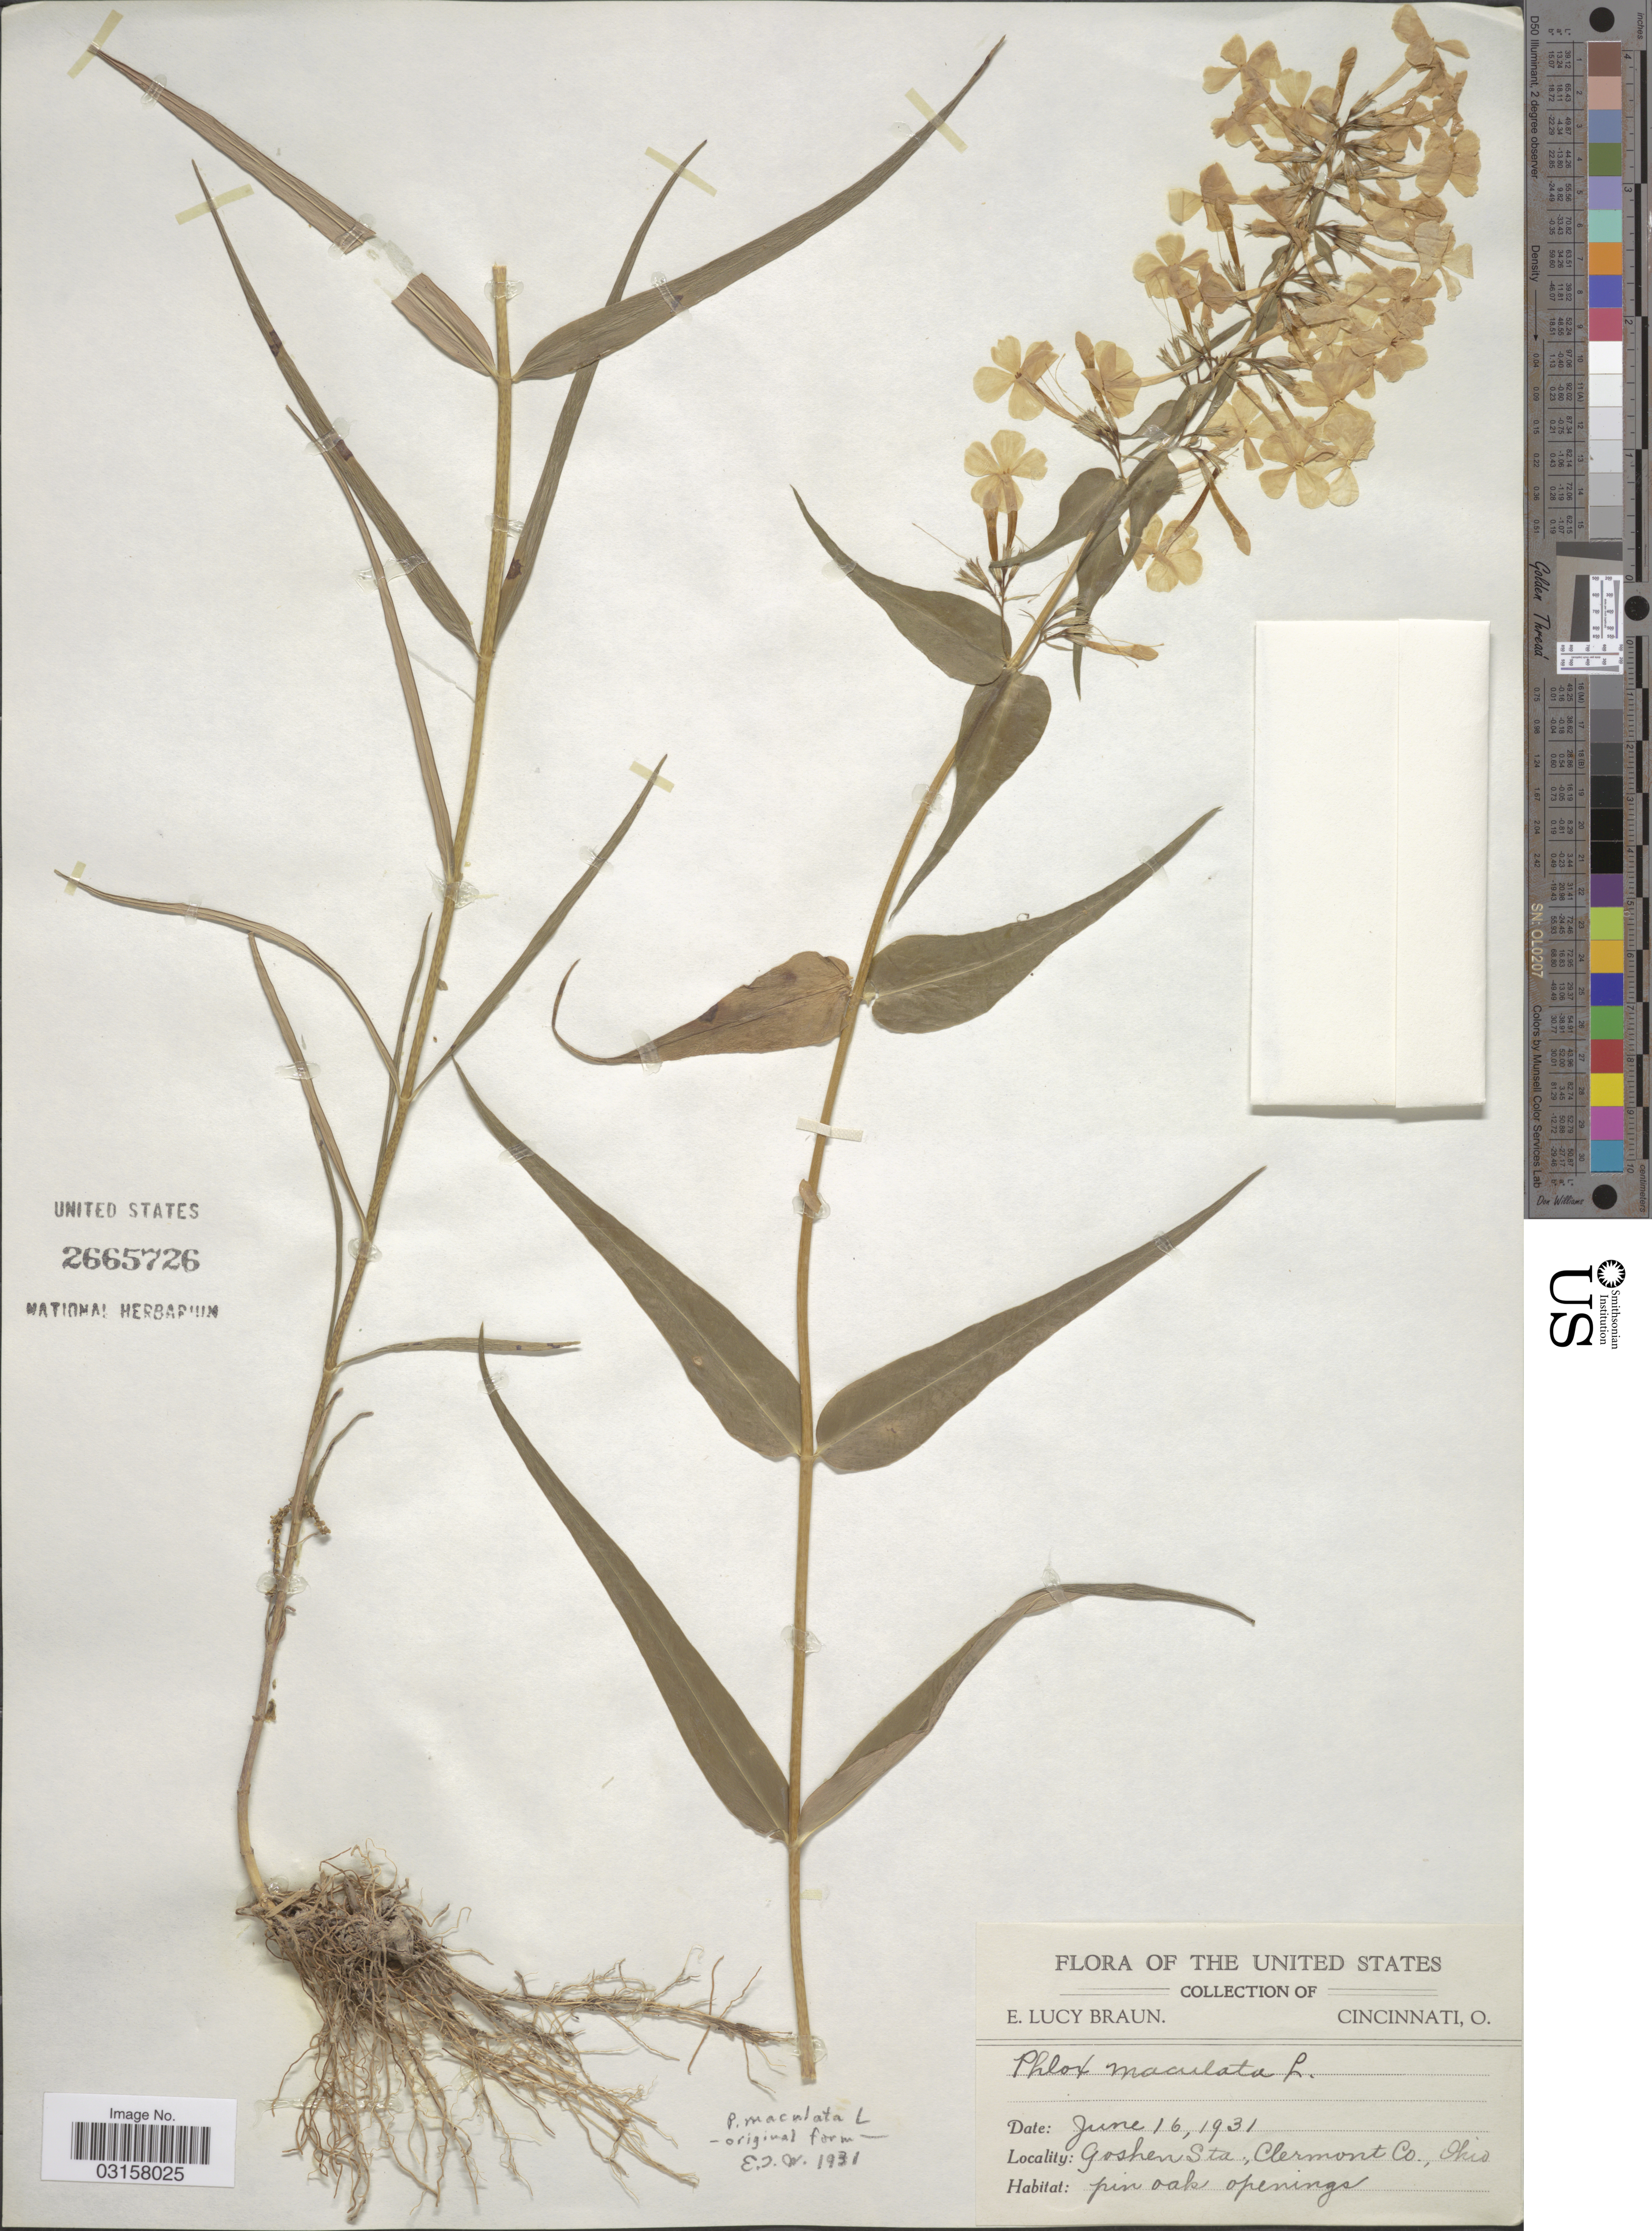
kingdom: Plantae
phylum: Tracheophyta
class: Magnoliopsida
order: Ericales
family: Polemoniaceae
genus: Phlox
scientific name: Phlox maculata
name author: L.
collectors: E. L. Braun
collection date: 1931-06-16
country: United States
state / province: Ohio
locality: Goshen Sta., Clermont Co.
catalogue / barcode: US 2665726